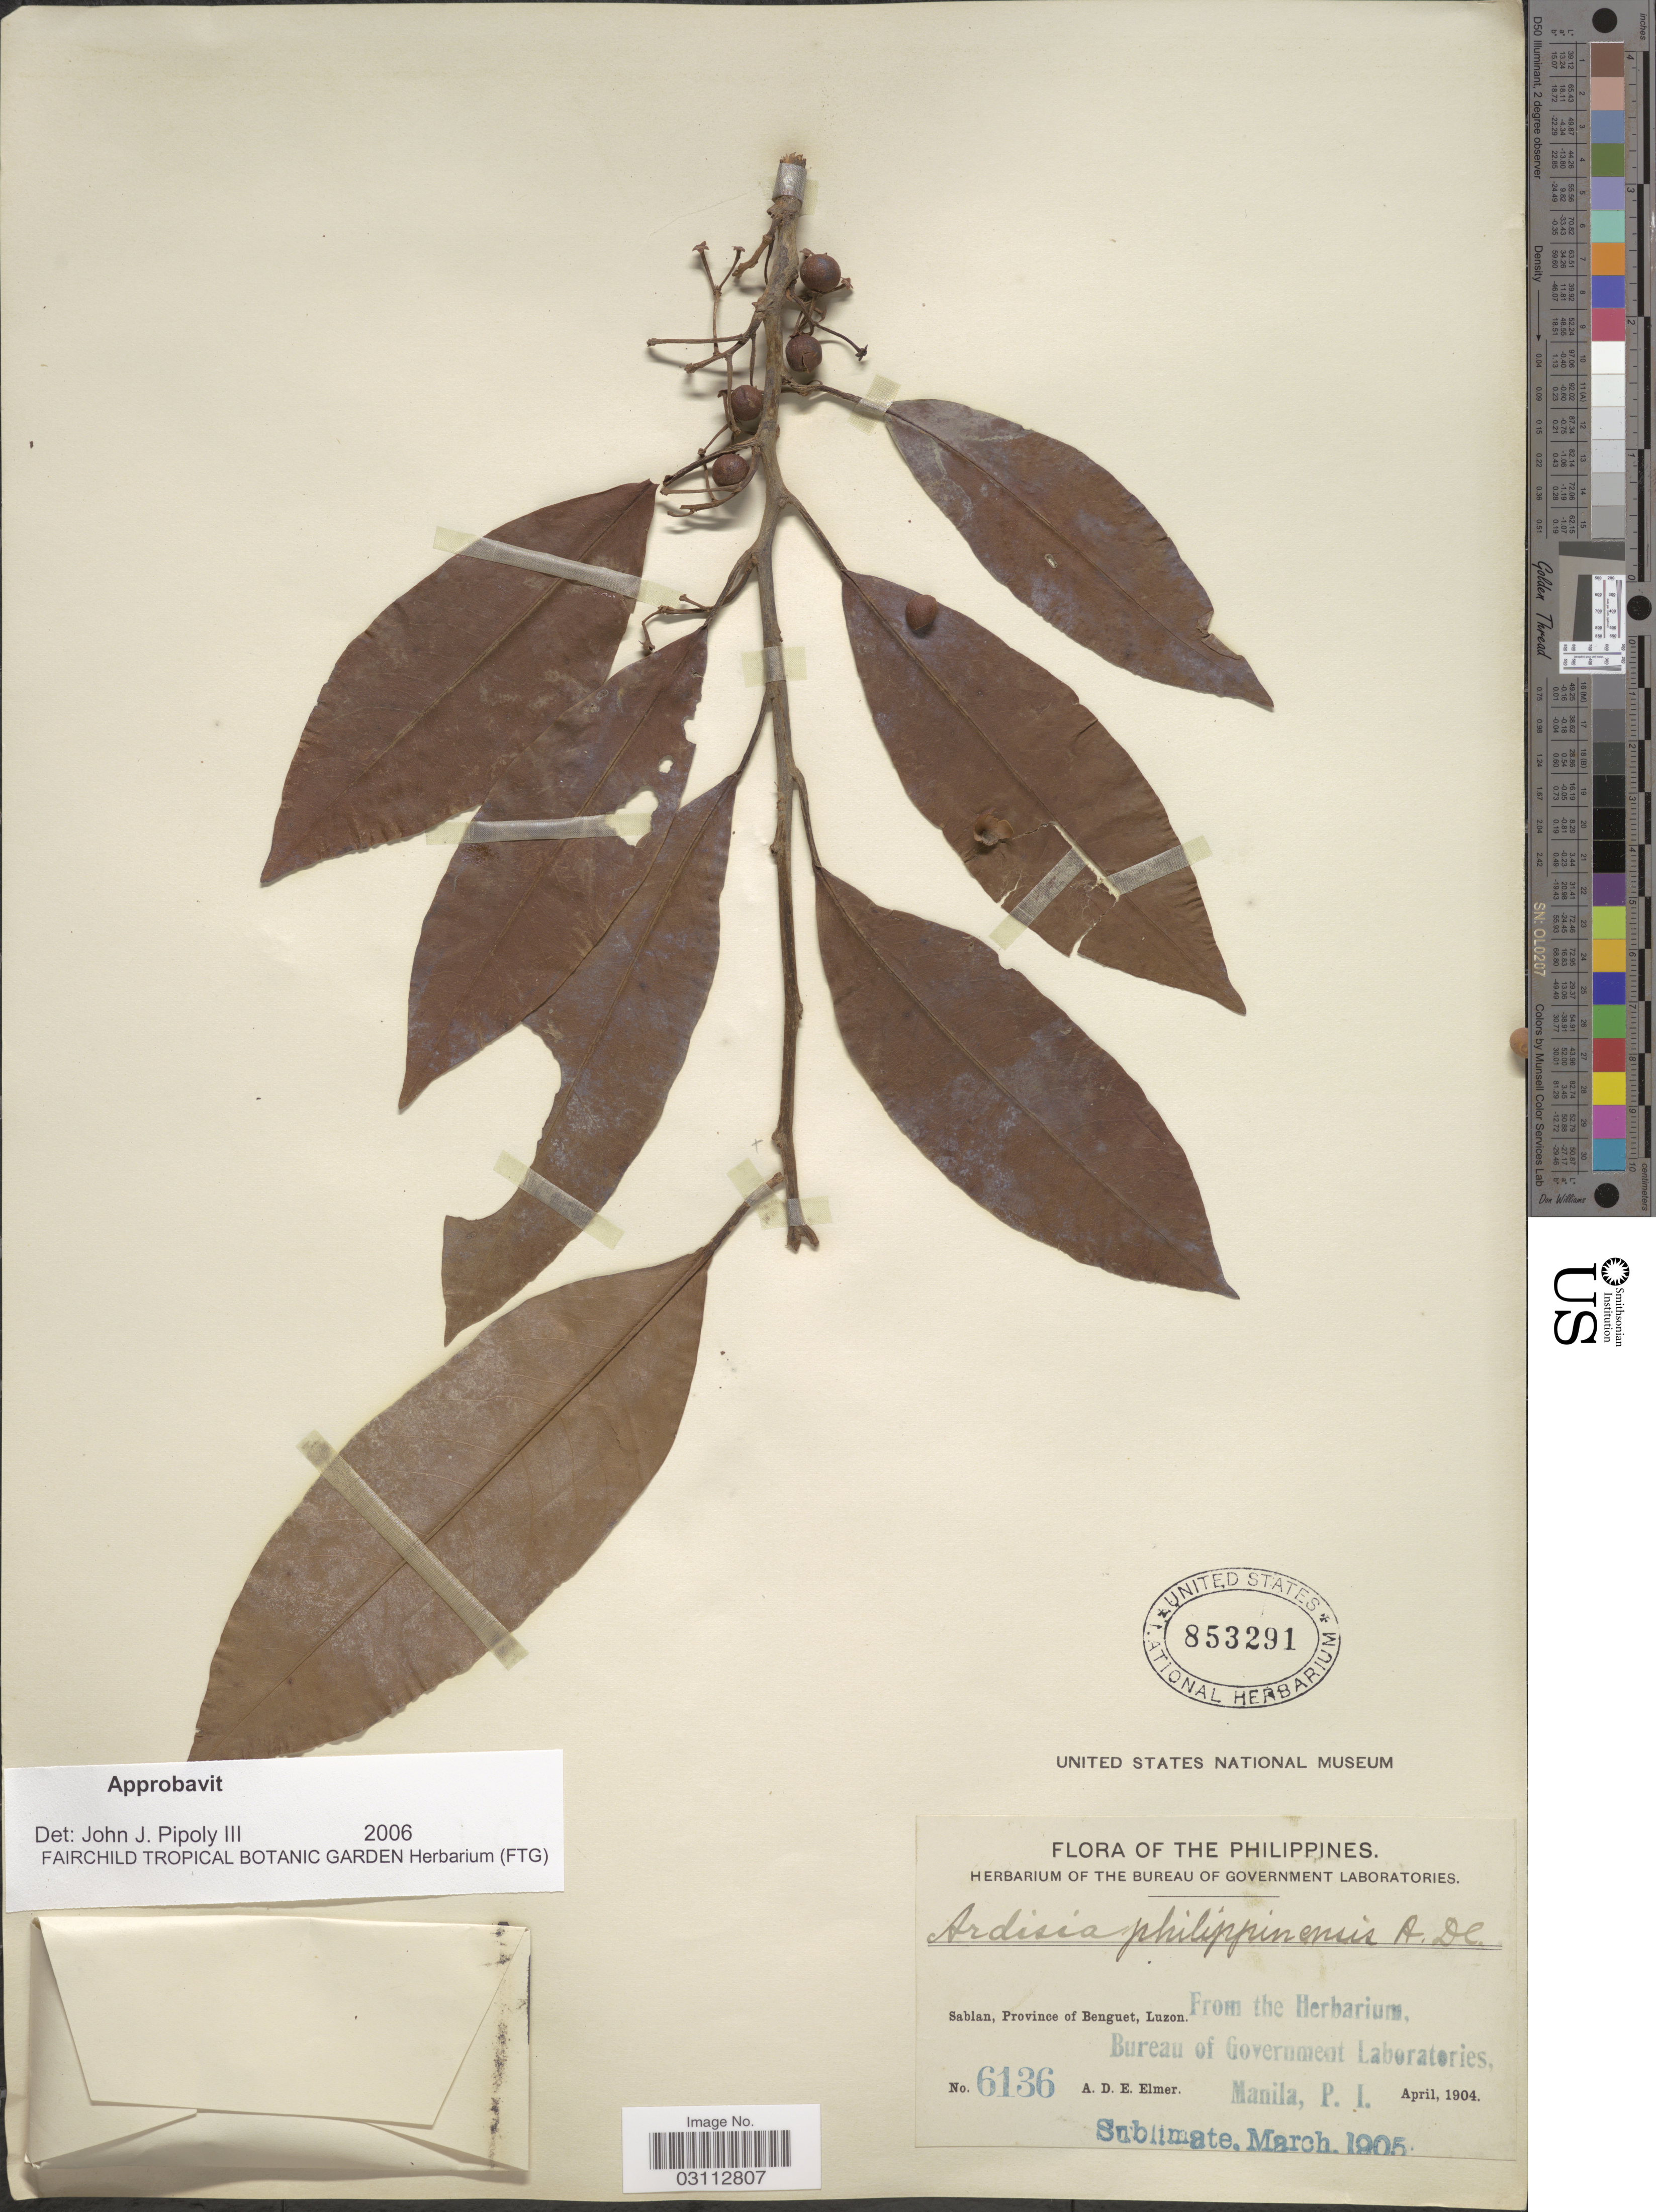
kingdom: Plantae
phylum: Tracheophyta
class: Magnoliopsida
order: Ericales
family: Primulaceae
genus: Ardisia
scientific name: Ardisia philippinensis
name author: A. DC.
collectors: A. D. E. Elmer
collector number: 6136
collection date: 1904-04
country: Philippines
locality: Sablan, Province of Benguet, Luzon.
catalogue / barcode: US 853291